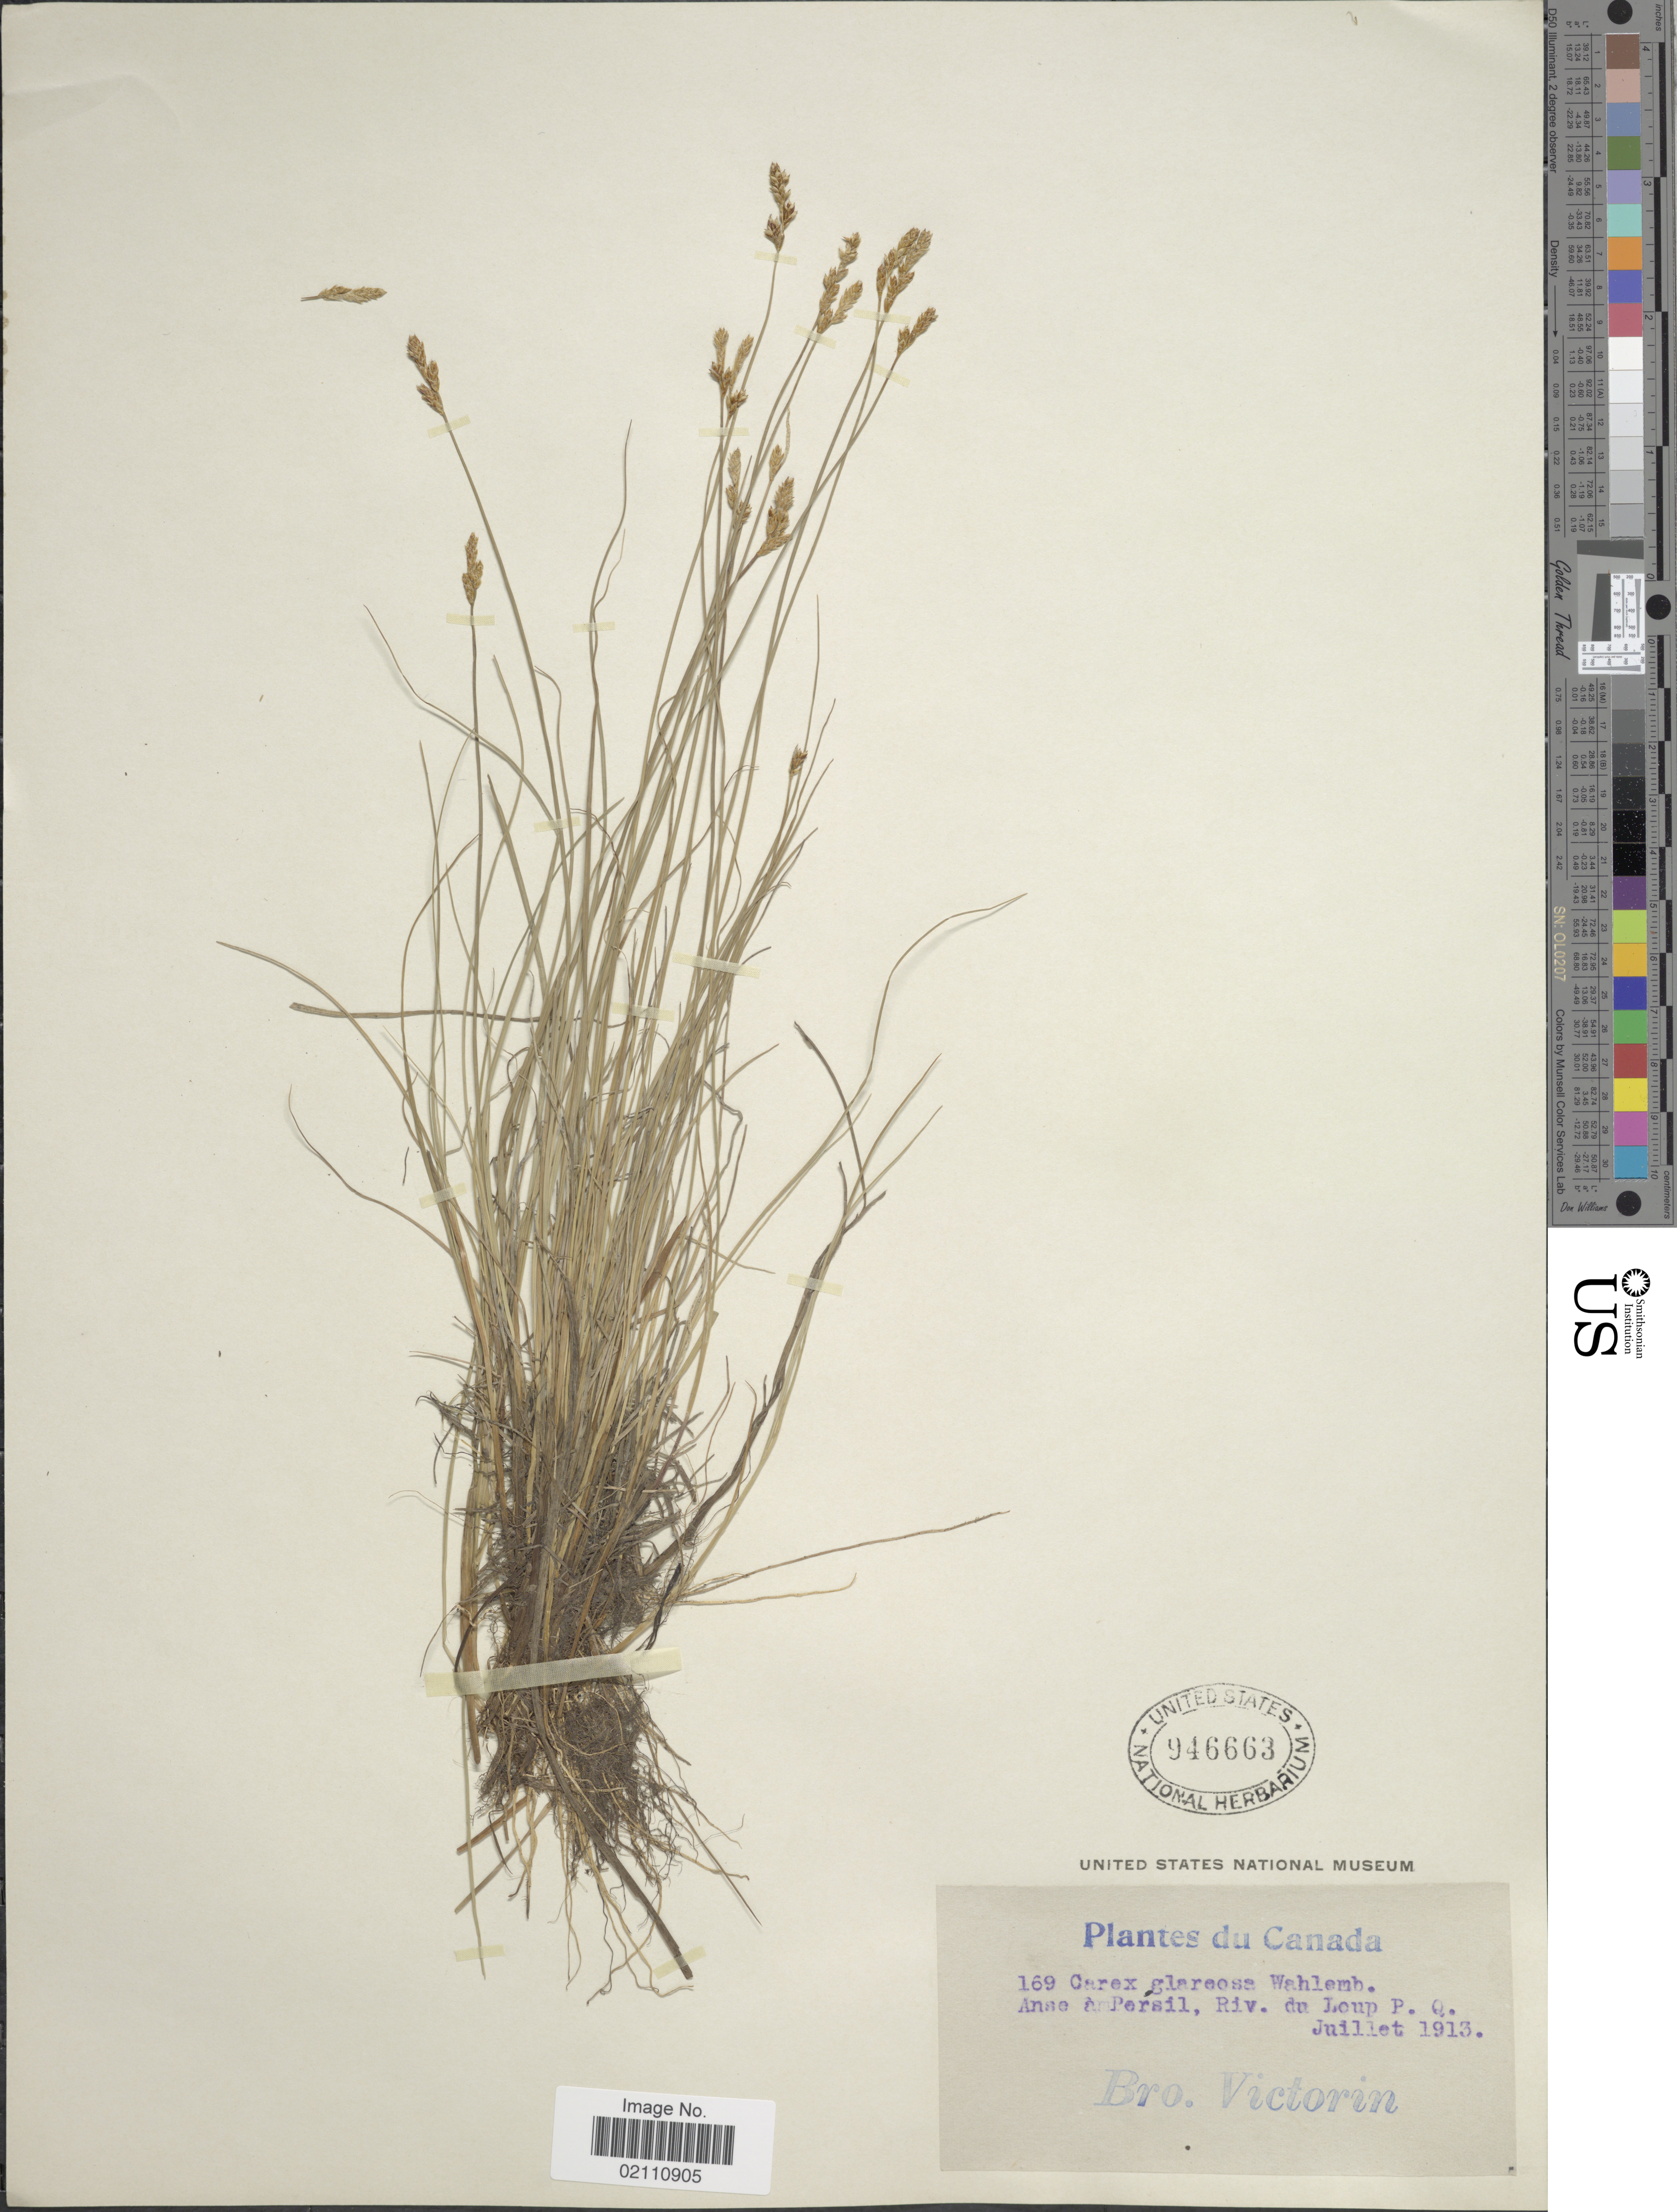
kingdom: Plantae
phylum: Tracheophyta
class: Liliopsida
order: Poales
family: Cyperaceae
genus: Carex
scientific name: Carex glareosa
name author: Schkuhr ex Wahlenb.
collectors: Fr. Marie-Victorin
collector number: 169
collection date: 1913-07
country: Canada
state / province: Quebec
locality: Anse am Persil, Riv. du Loup, P. Q.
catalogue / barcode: US 946663